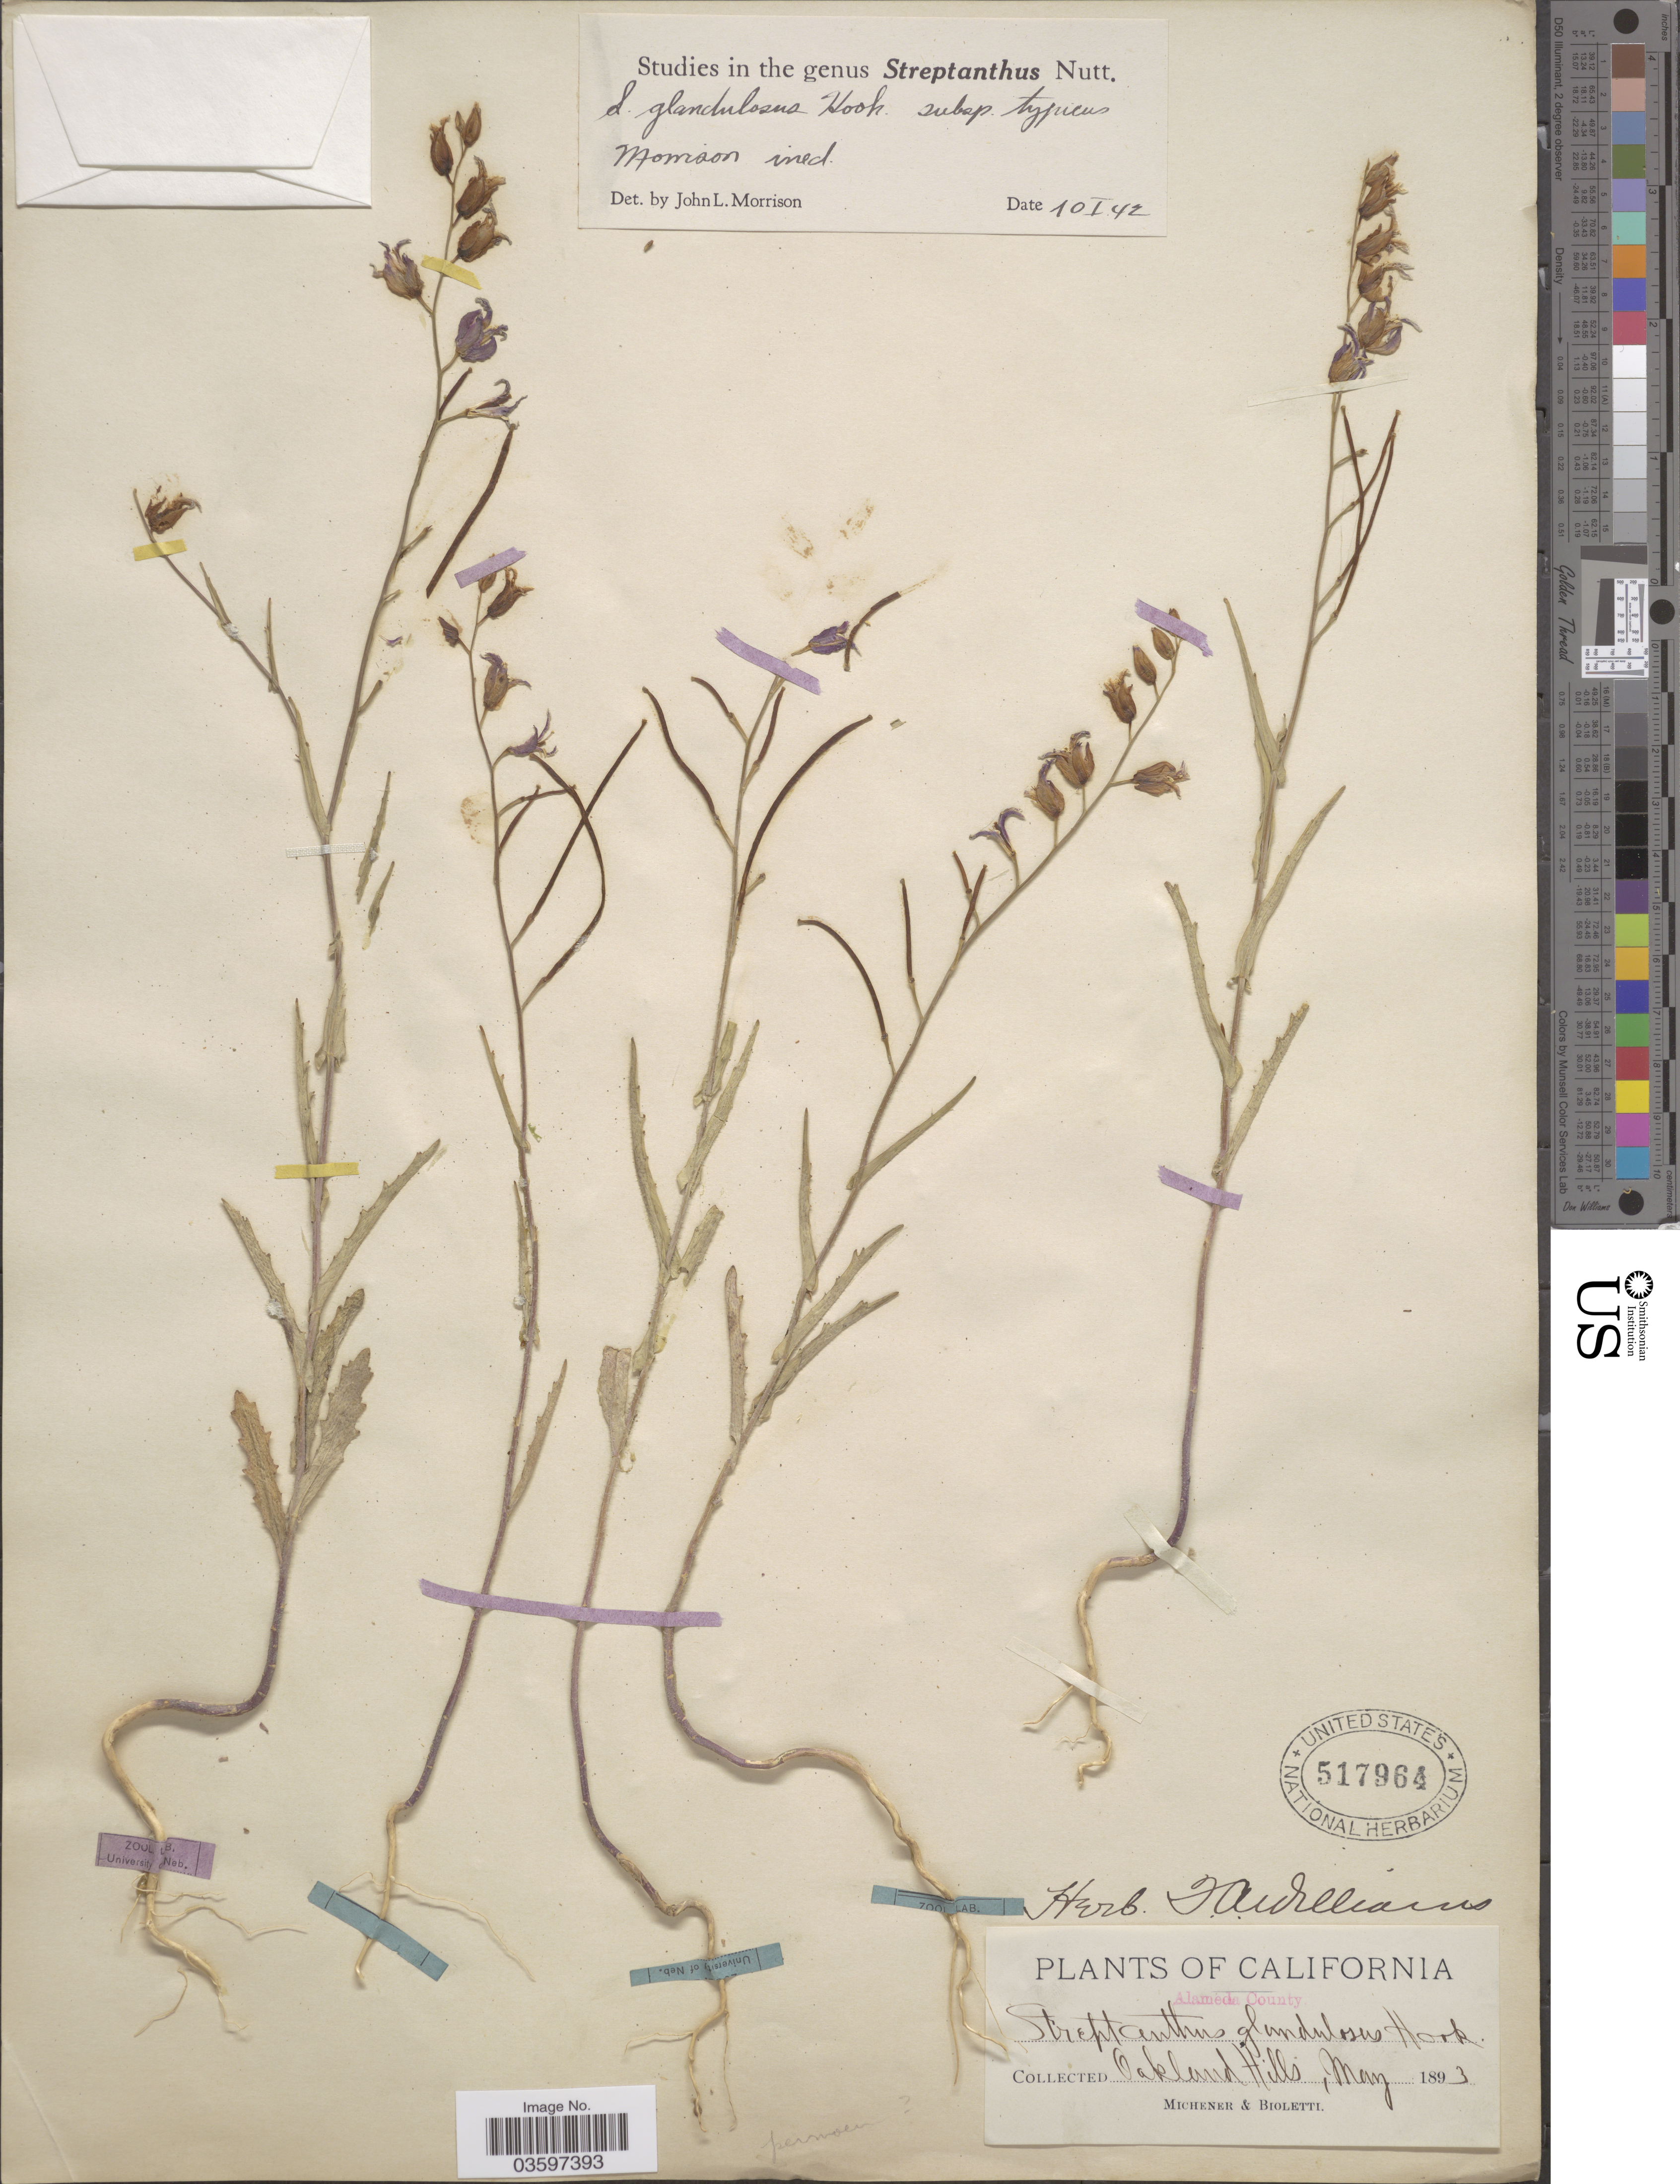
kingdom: Plantae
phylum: Tracheophyta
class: Magnoliopsida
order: Brassicales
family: Brassicaceae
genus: Streptanthus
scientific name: Streptanthus albidus subsp. peramoenus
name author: (Greene) Kruckeb.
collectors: -. Michener & -- Bioletti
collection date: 1893-05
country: United States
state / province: California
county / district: Alameda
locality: Alameda County. Oakland Hills.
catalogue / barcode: US 517964